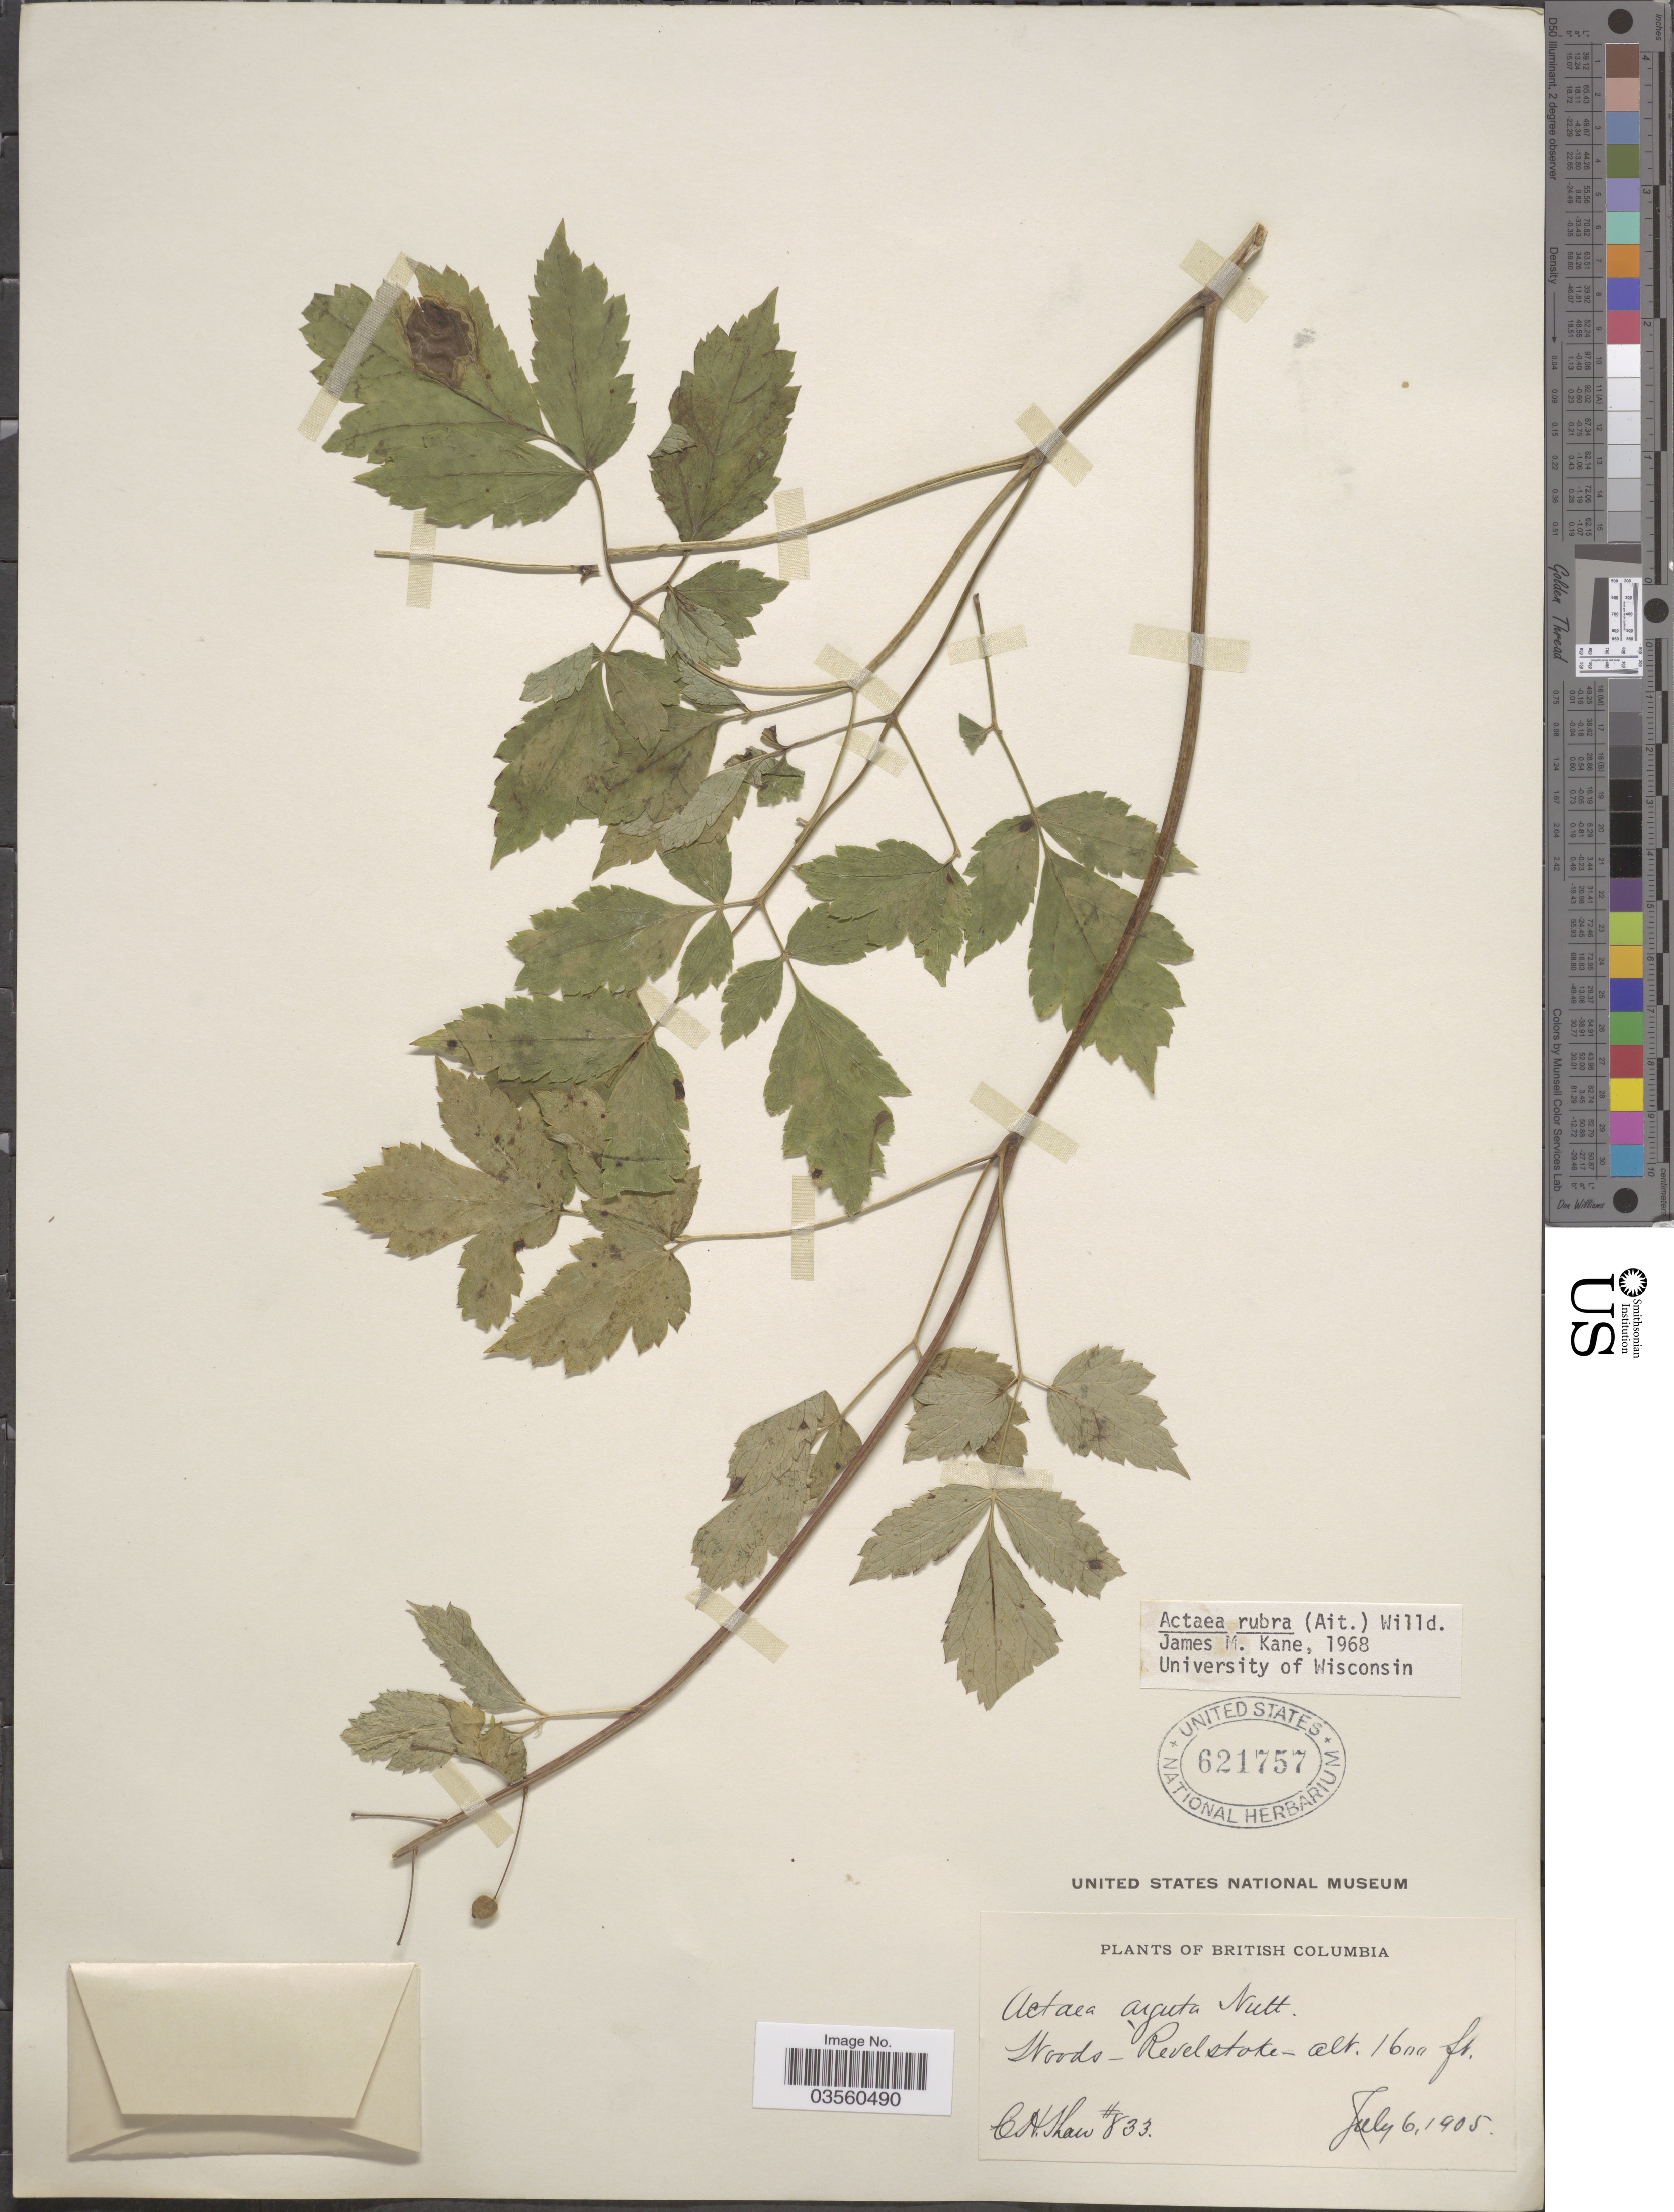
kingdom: Plantae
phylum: Tracheophyta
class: Magnoliopsida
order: Ranunculales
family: Ranunculaceae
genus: Actaea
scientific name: Actaea rubra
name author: (Aiton) Willd.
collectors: C. H. Shaw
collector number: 833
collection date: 1905-07-06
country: Canada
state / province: British Columbia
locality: Revelstoke.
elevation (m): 488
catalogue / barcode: US 621757